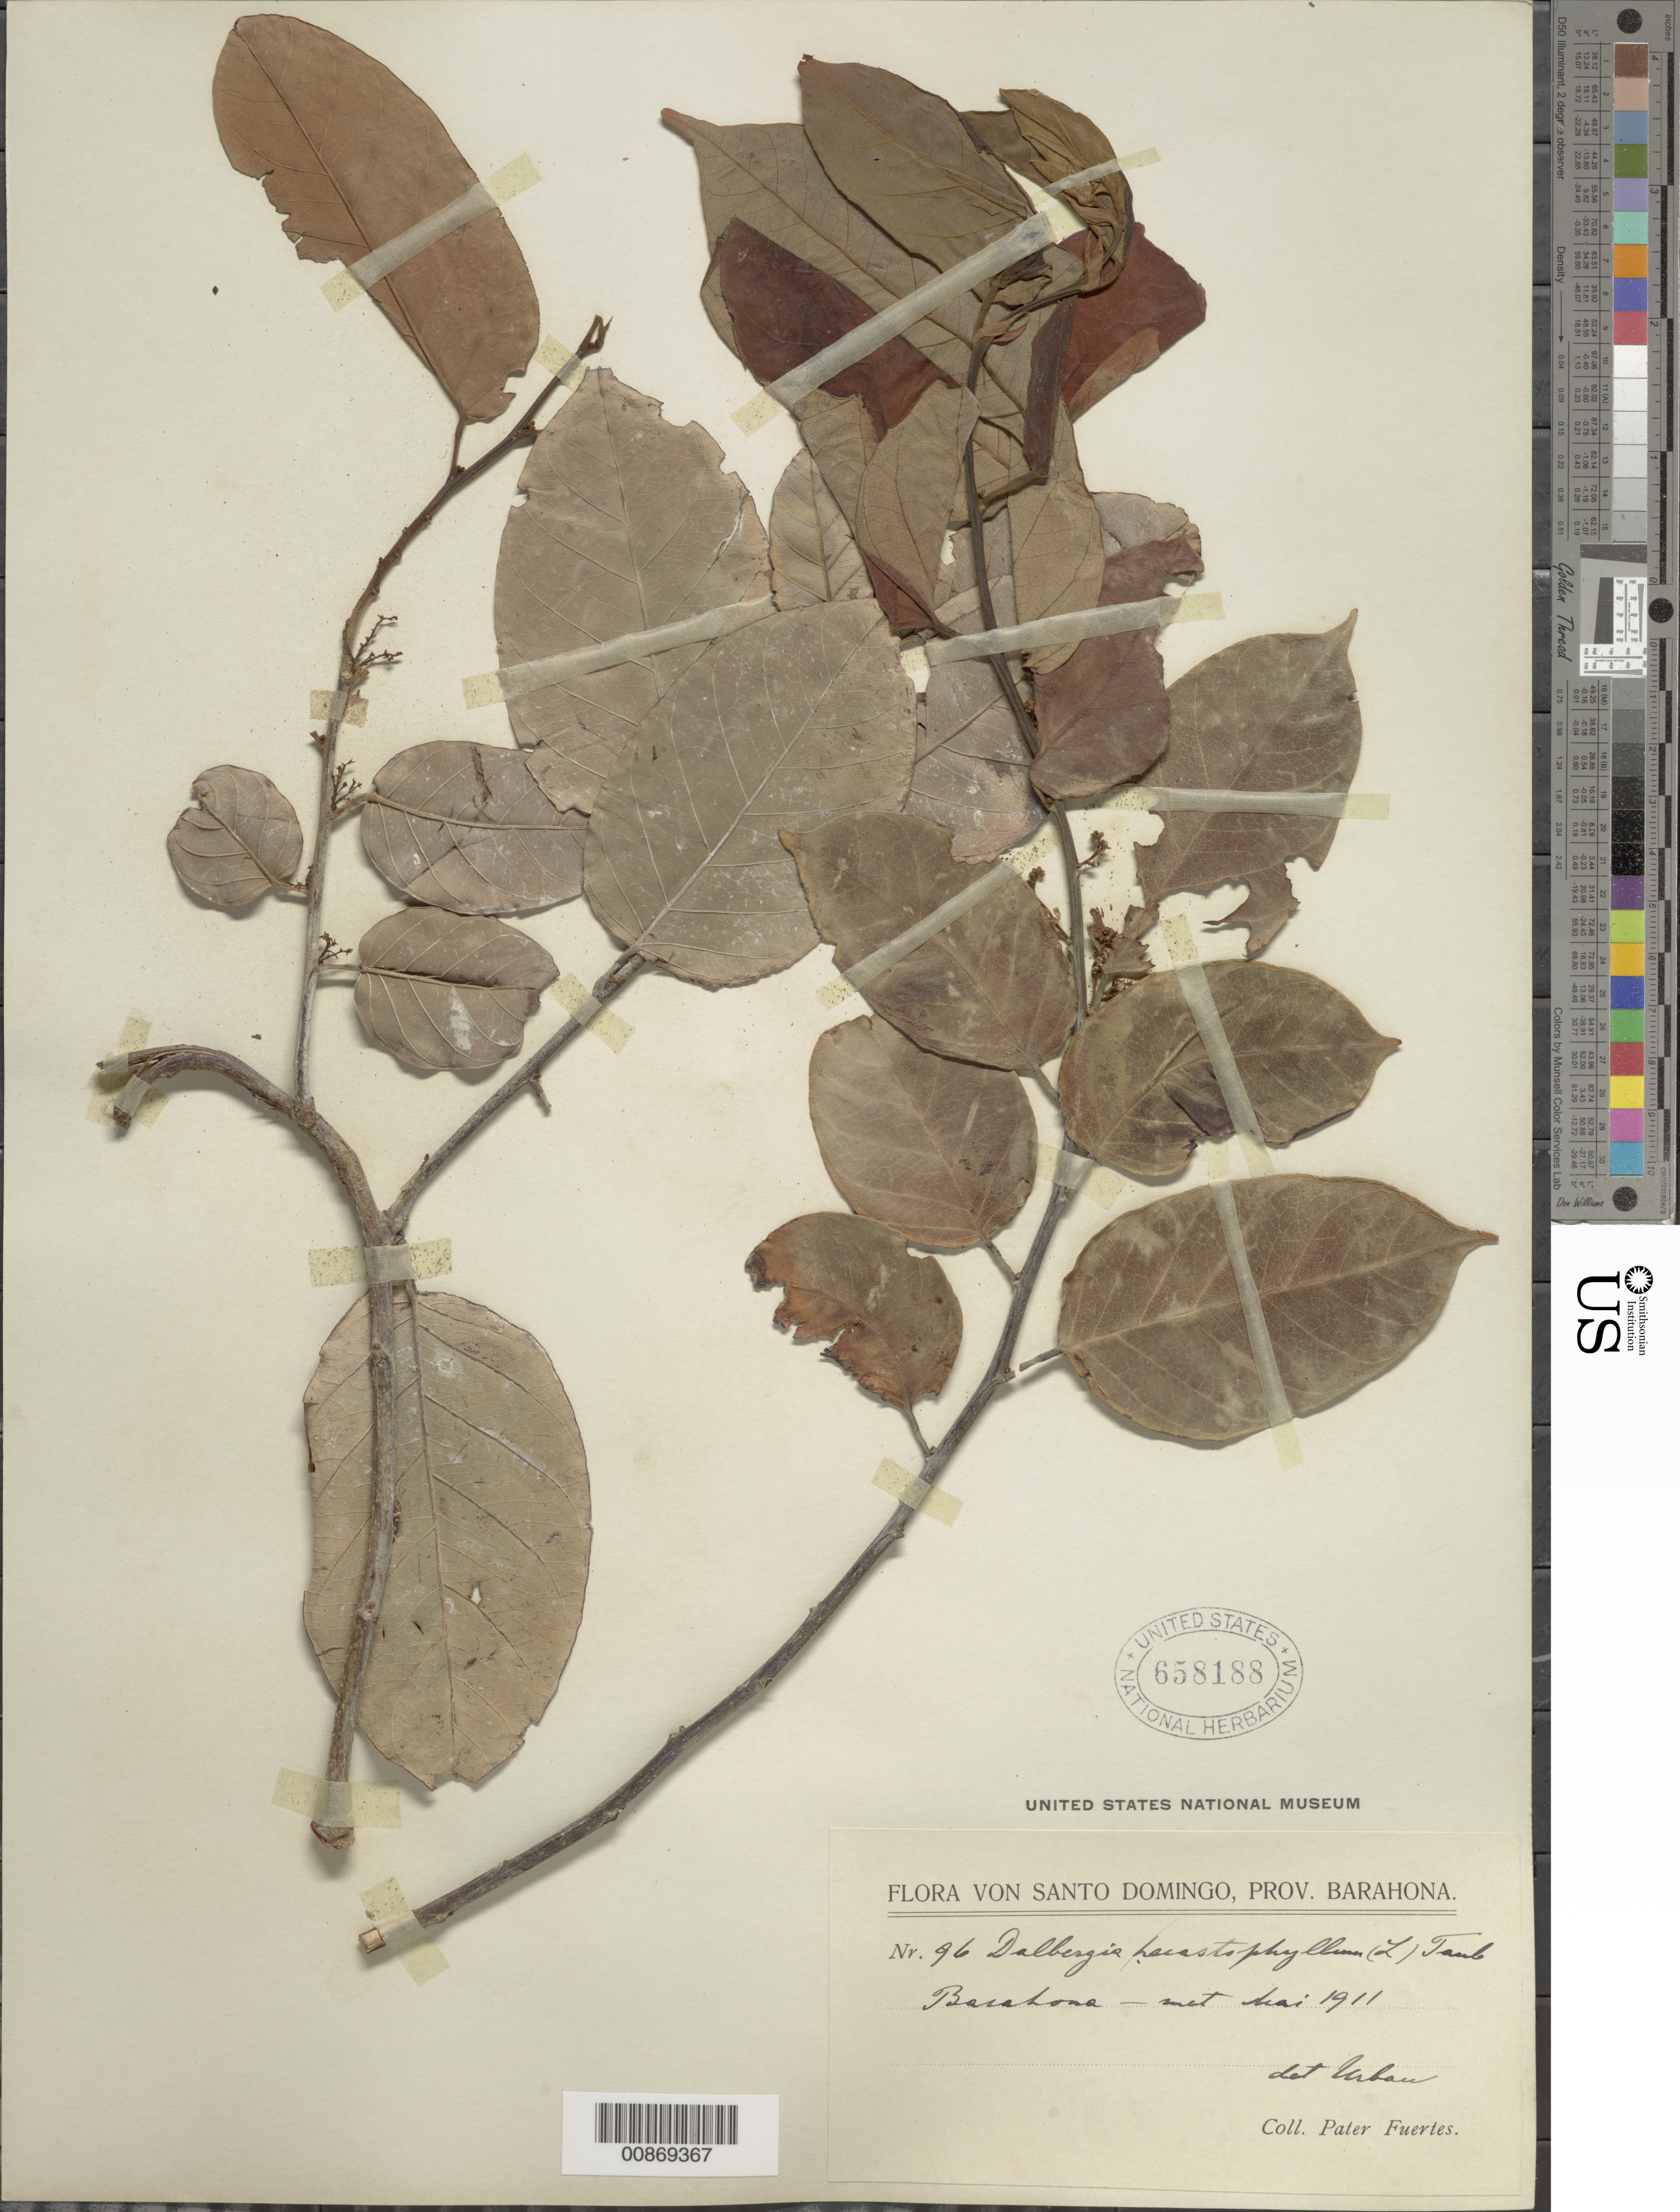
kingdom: Plantae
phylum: Tracheophyta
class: Magnoliopsida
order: Fabales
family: Fabaceae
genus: Dalbergia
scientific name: Dalbergia ecastaphyllum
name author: (L.) Taub.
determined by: Urban, Ignatz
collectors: M. D. Fuertes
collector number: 96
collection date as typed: May 1911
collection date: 1911-05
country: Dominican Republic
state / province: Barahona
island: Hispaniola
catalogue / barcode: US 658188